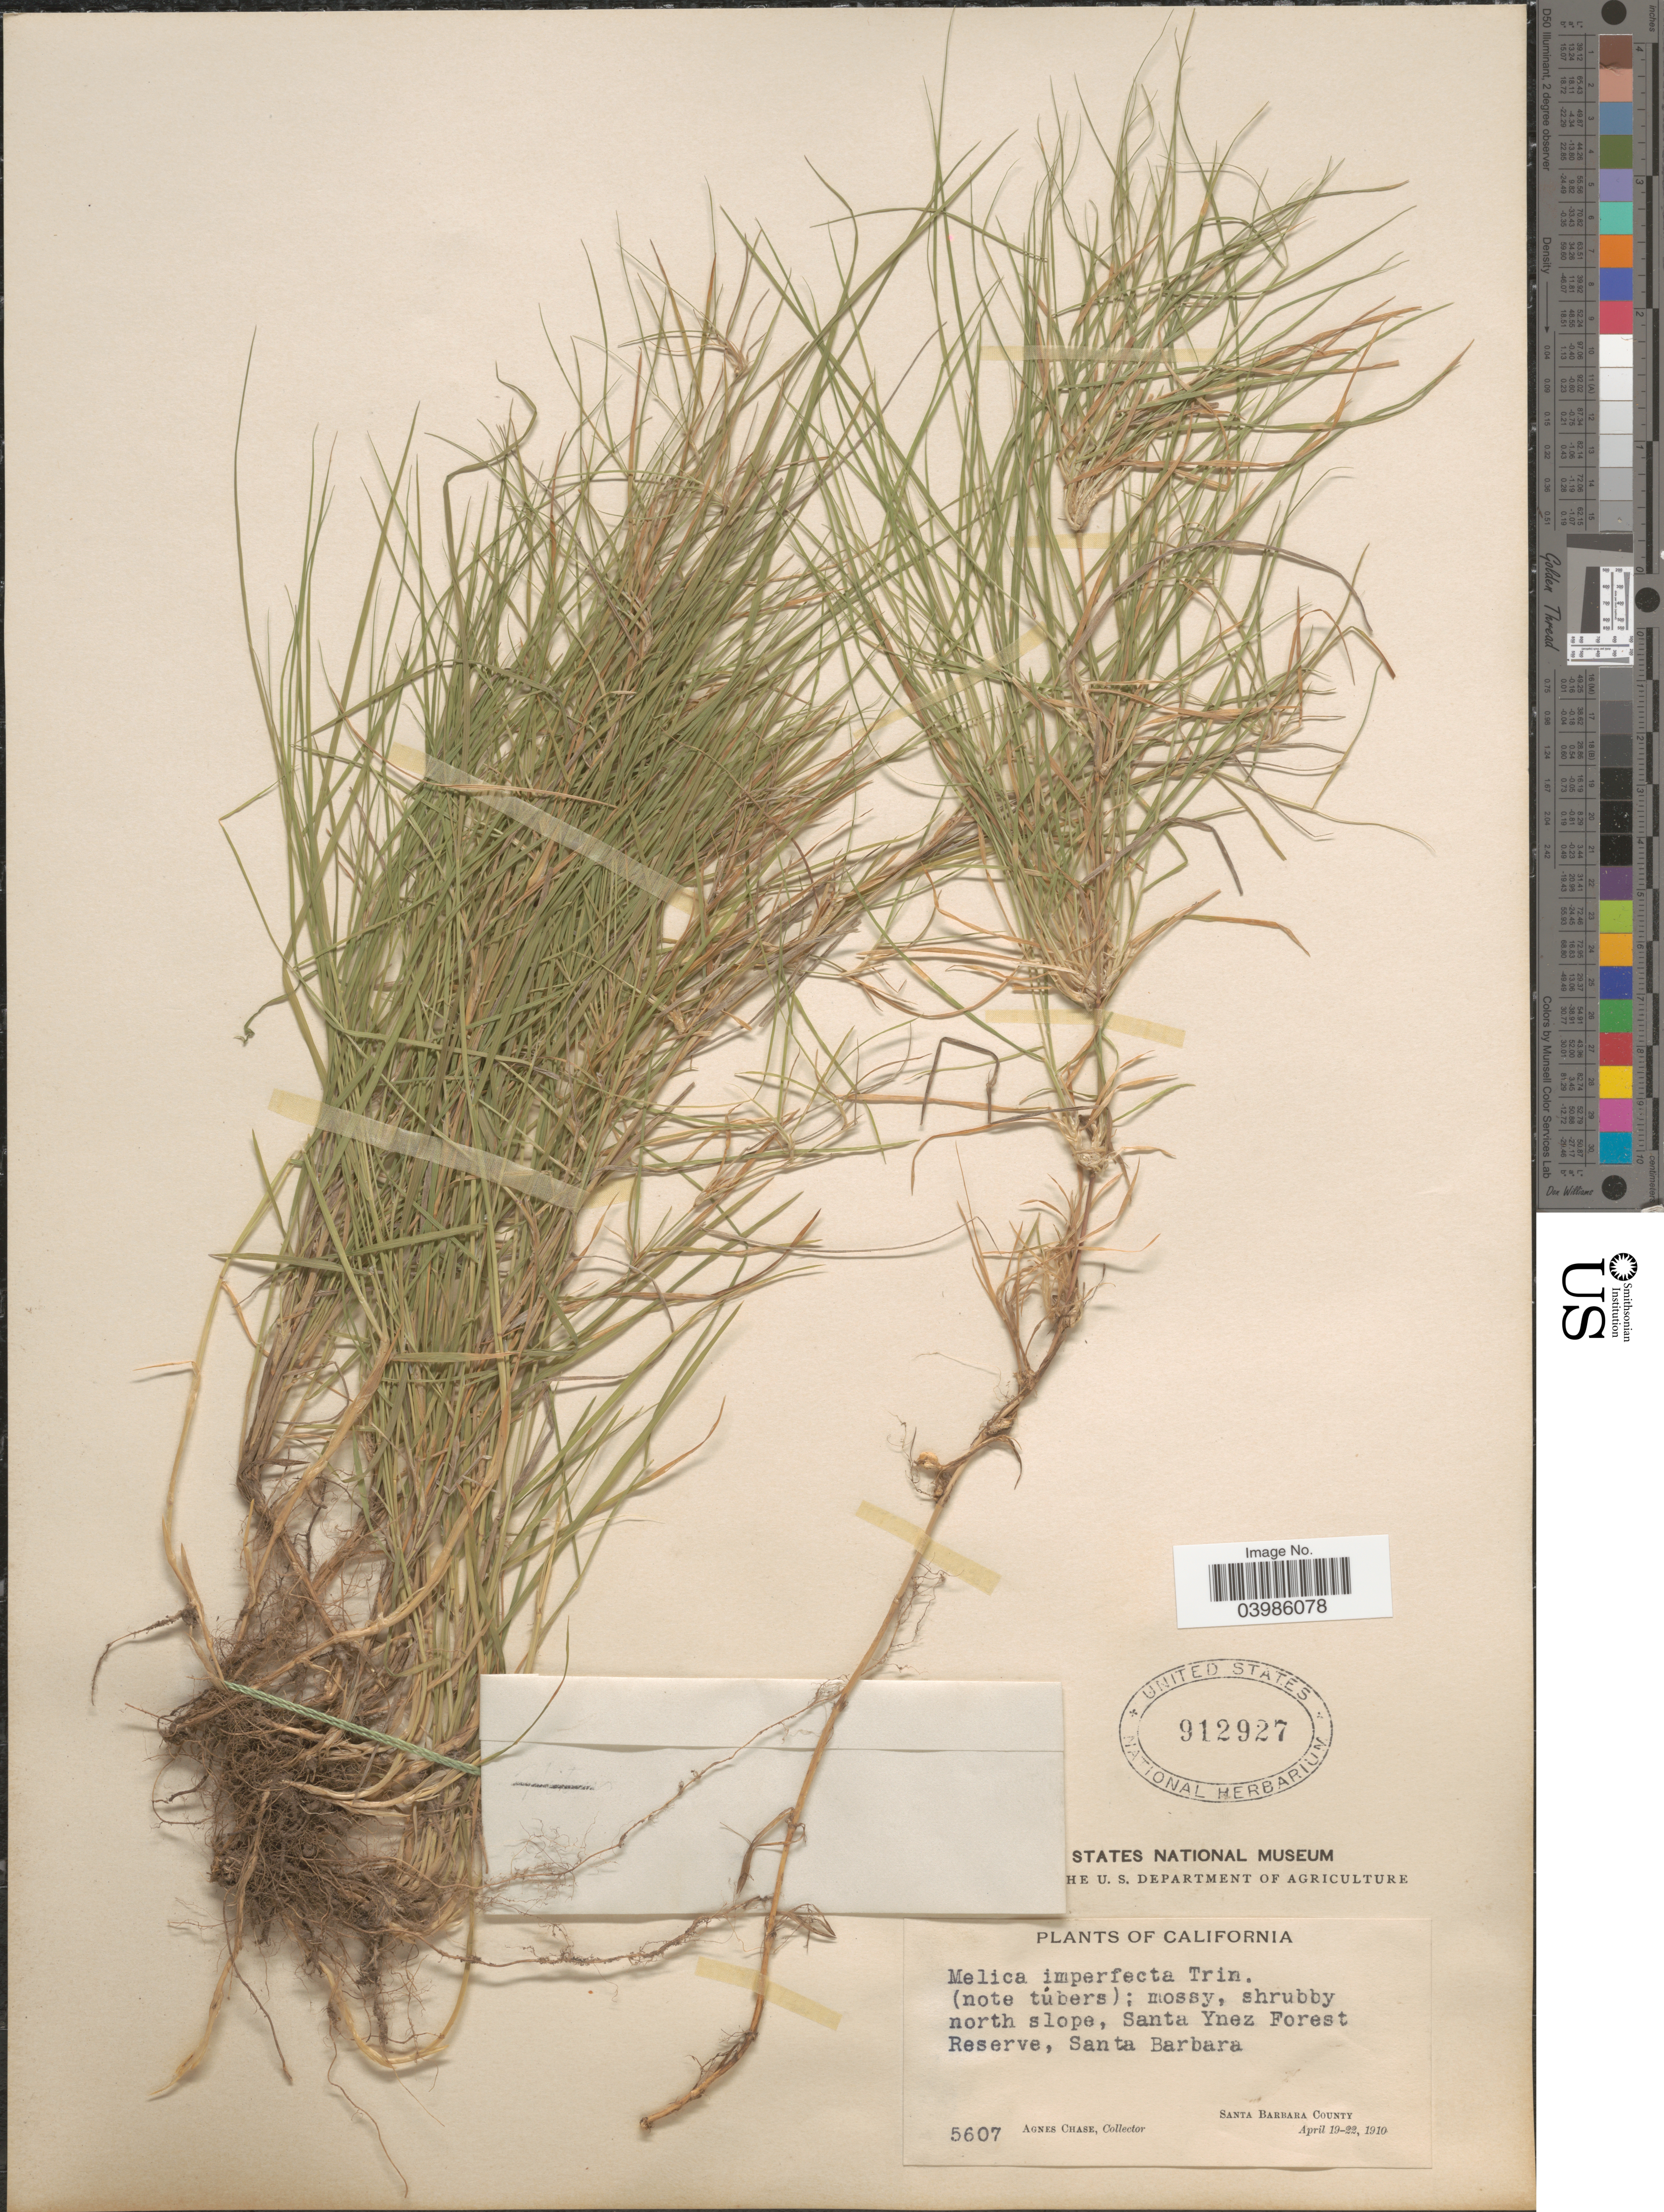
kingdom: Plantae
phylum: Tracheophyta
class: Liliopsida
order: Poales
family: Poaceae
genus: Melica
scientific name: Melica imperfecta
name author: Trin.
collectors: A. Chase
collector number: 5607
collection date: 1910-04-19/1910-04-22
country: United States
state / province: California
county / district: Santa Barbara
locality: North slope, Santa Ynez Forest Reserve, Santa Barbara. Santa Barbara County.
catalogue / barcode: US 912927